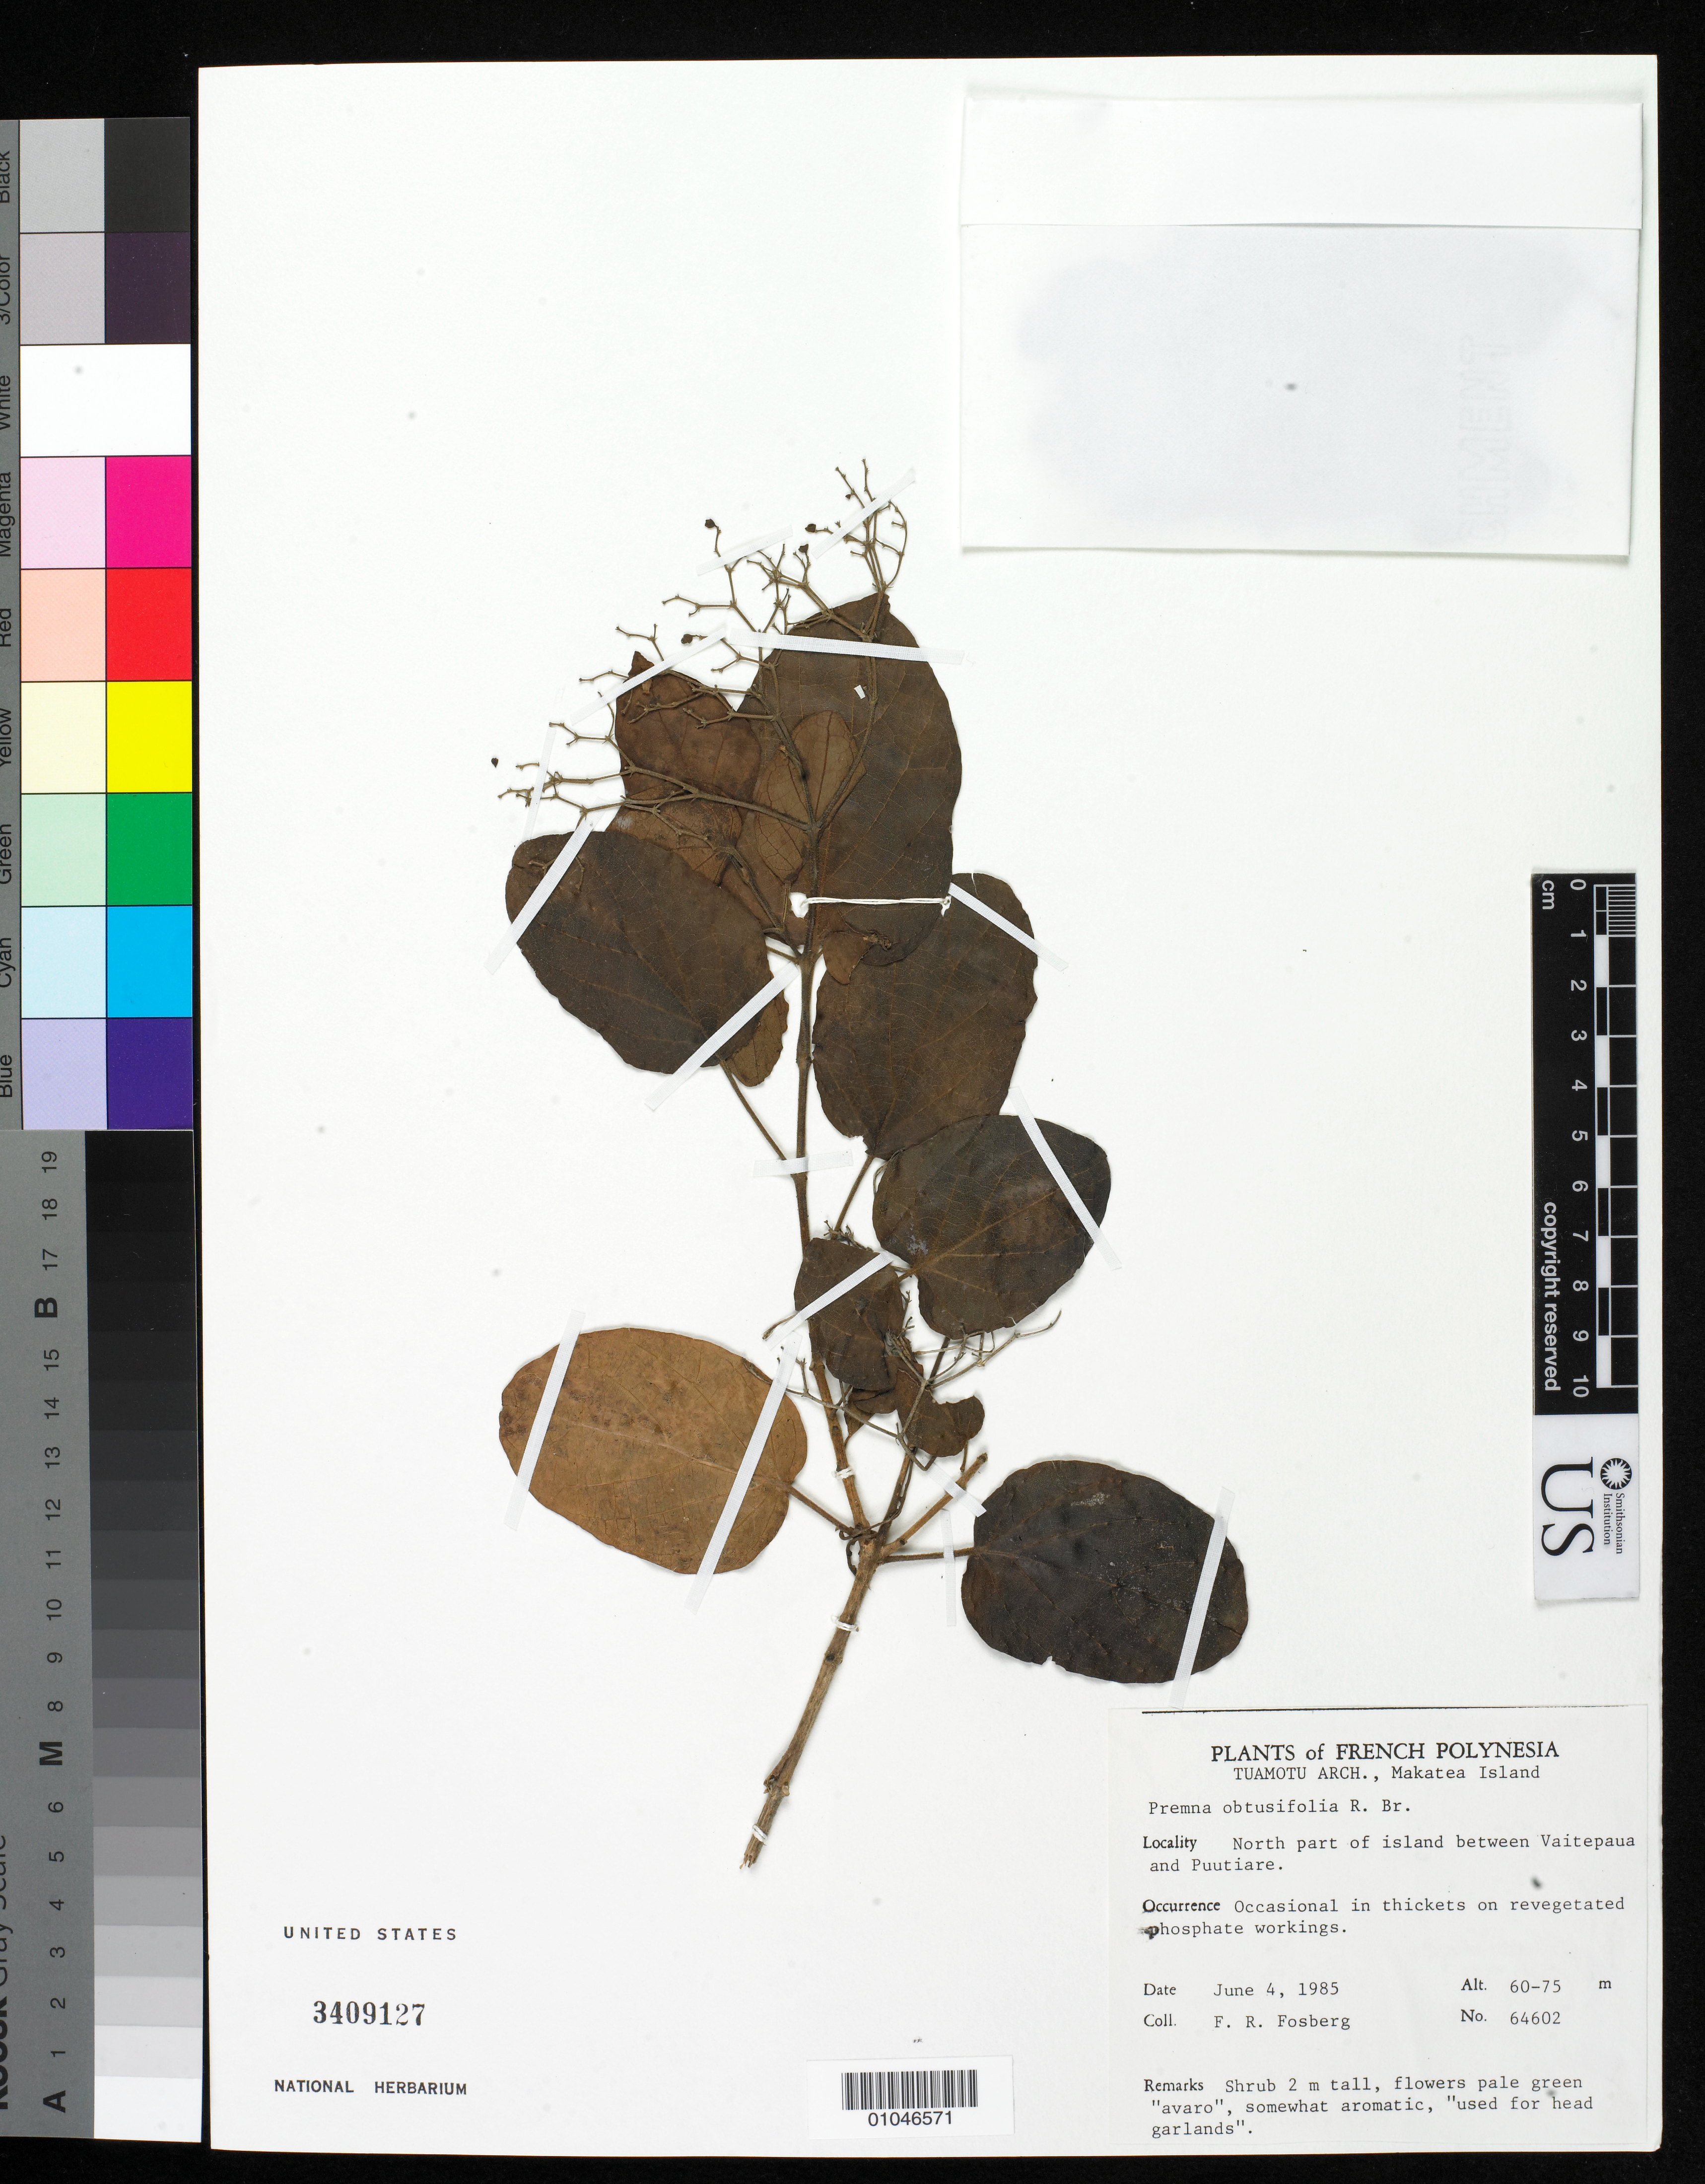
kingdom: Plantae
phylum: Tracheophyta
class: Magnoliopsida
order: Lamiales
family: Lamiaceae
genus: Premna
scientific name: Premna obtusifolia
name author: R. Br.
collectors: F. R. Fosberg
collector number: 64602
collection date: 1985-06-04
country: French Polynesia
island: Makatea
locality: North part of island between Vaitepaua and Puutiare, Makatea Island, Tuamoto Arch., French Polynesia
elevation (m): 60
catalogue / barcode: US 3409127